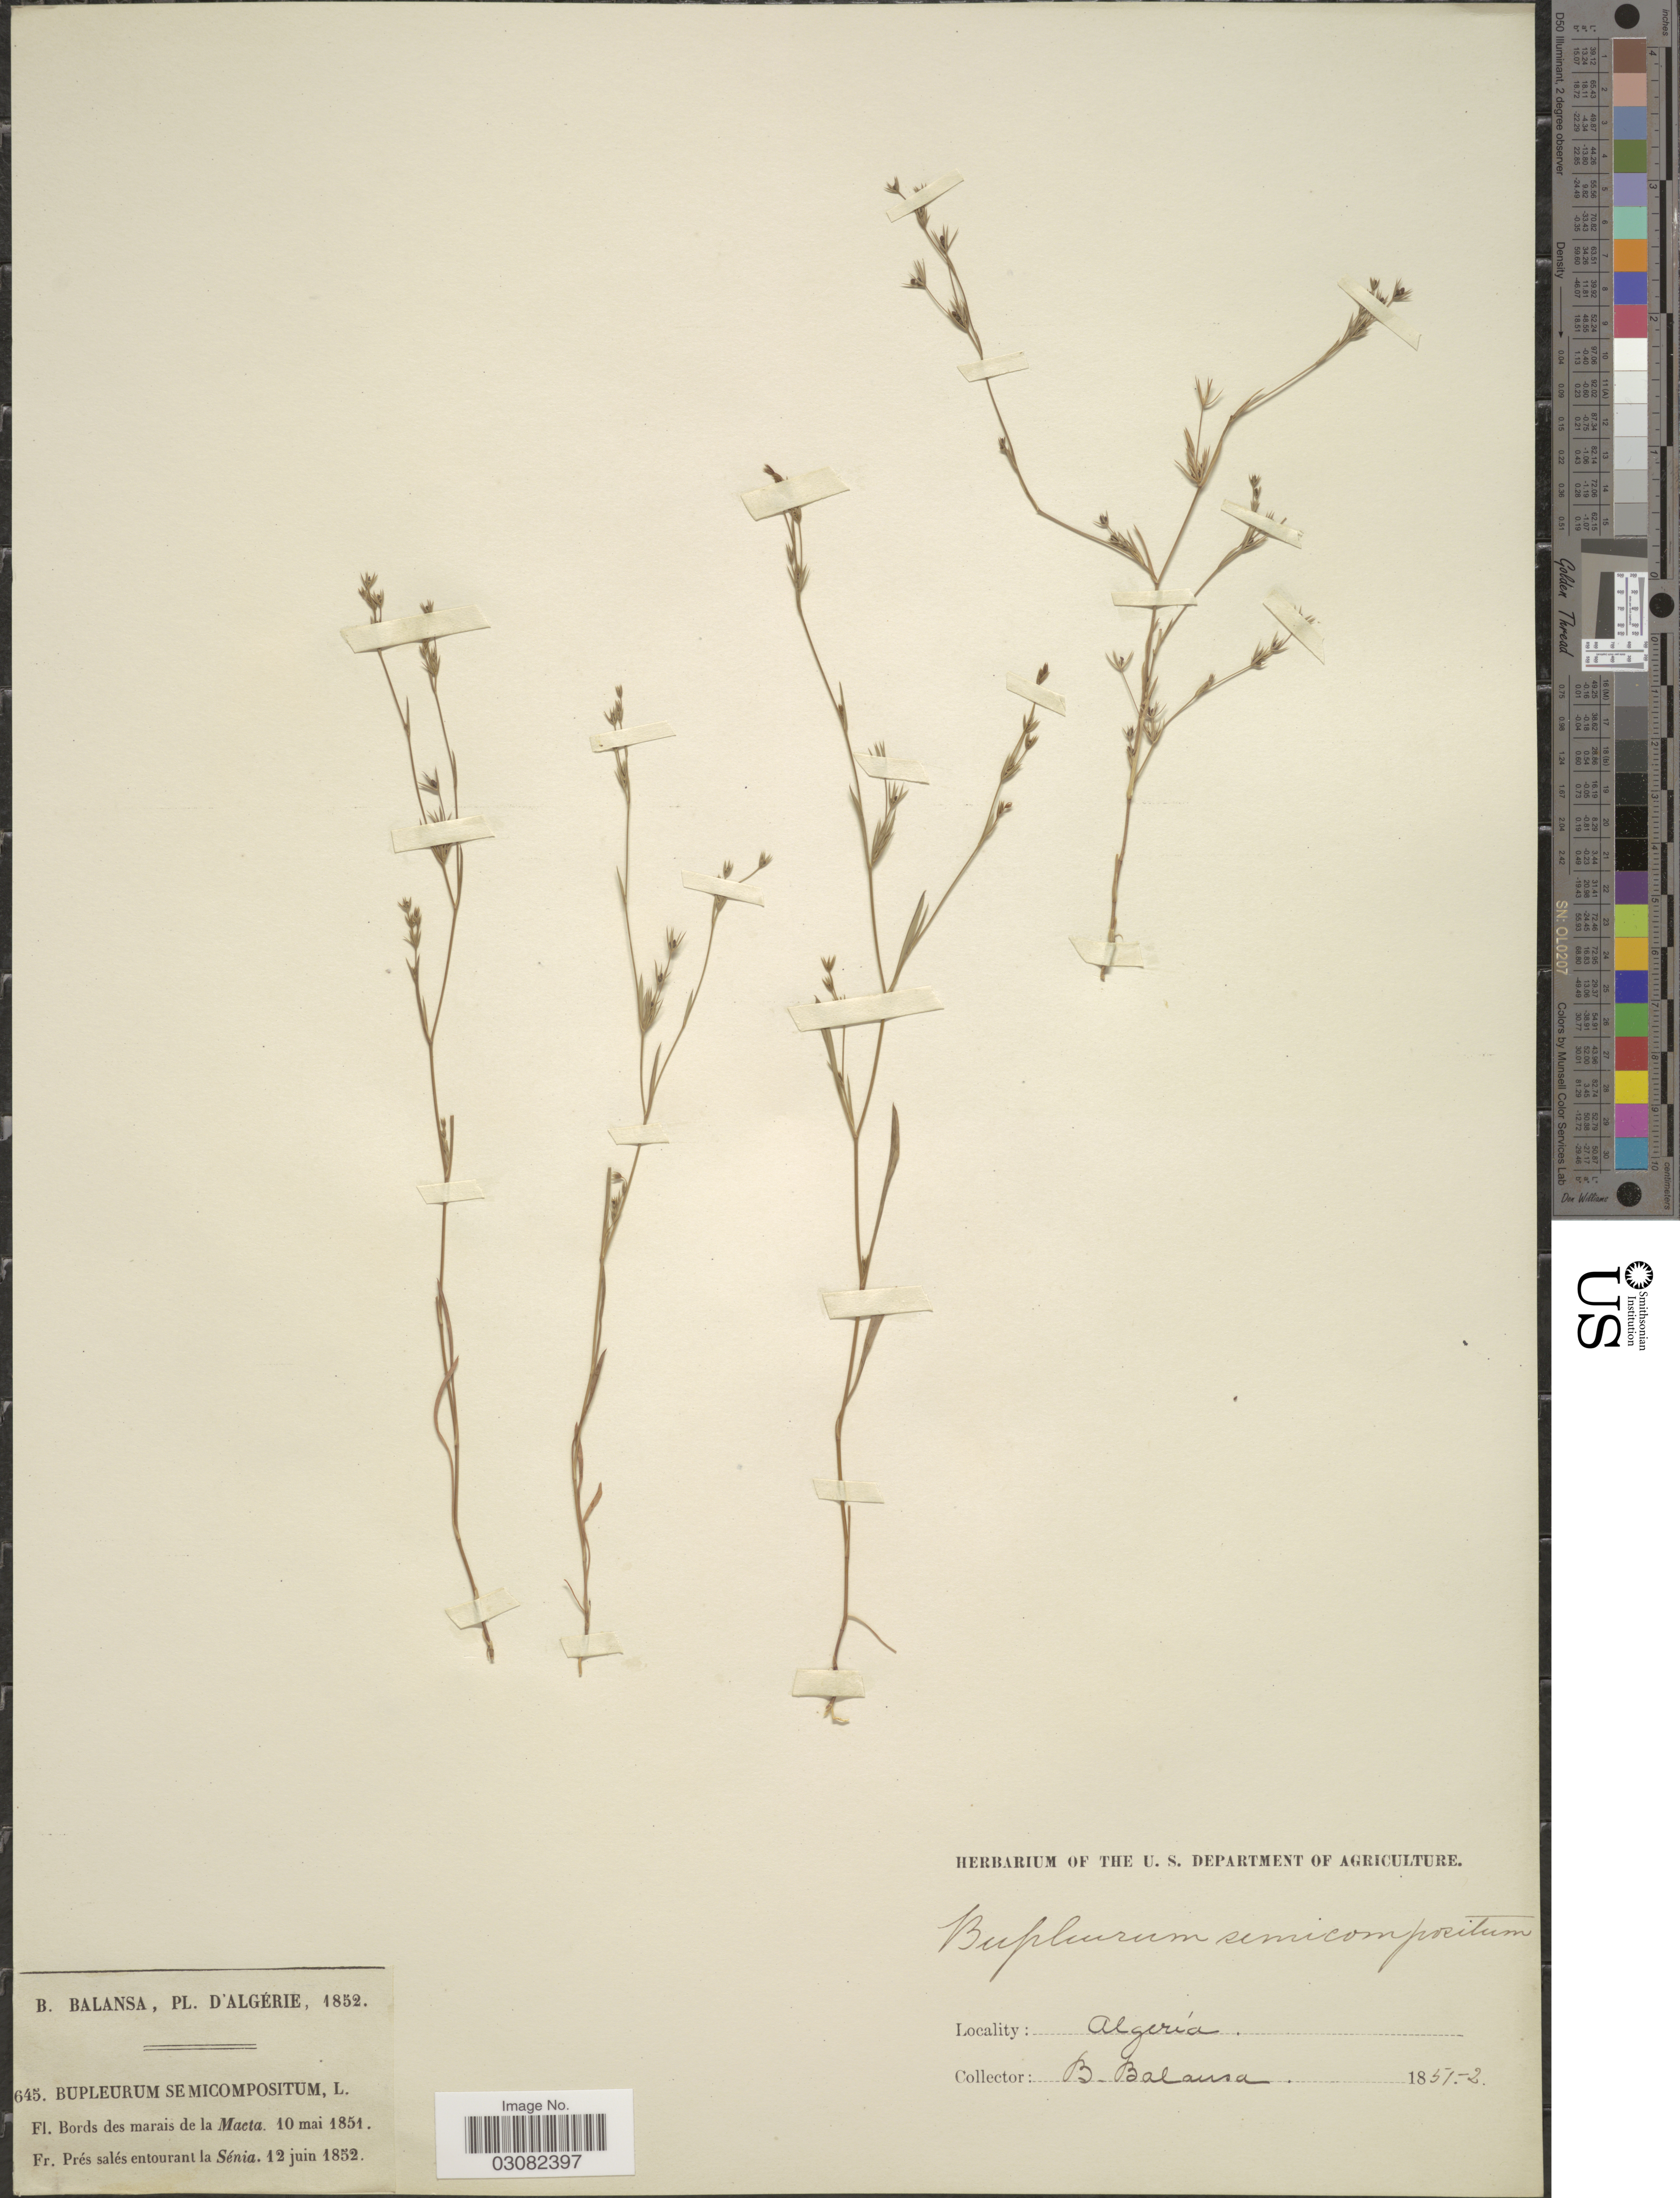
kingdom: Plantae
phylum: Tracheophyta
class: Magnoliopsida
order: Apiales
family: Apiaceae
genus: Bupleurum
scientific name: Bupleurum semicompositum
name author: L.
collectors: B. Balansa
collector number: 645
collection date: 1851-05-10/1852-06-12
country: Algeria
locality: Bords des marais de la Macta. Prés salés entourant la Sénia.